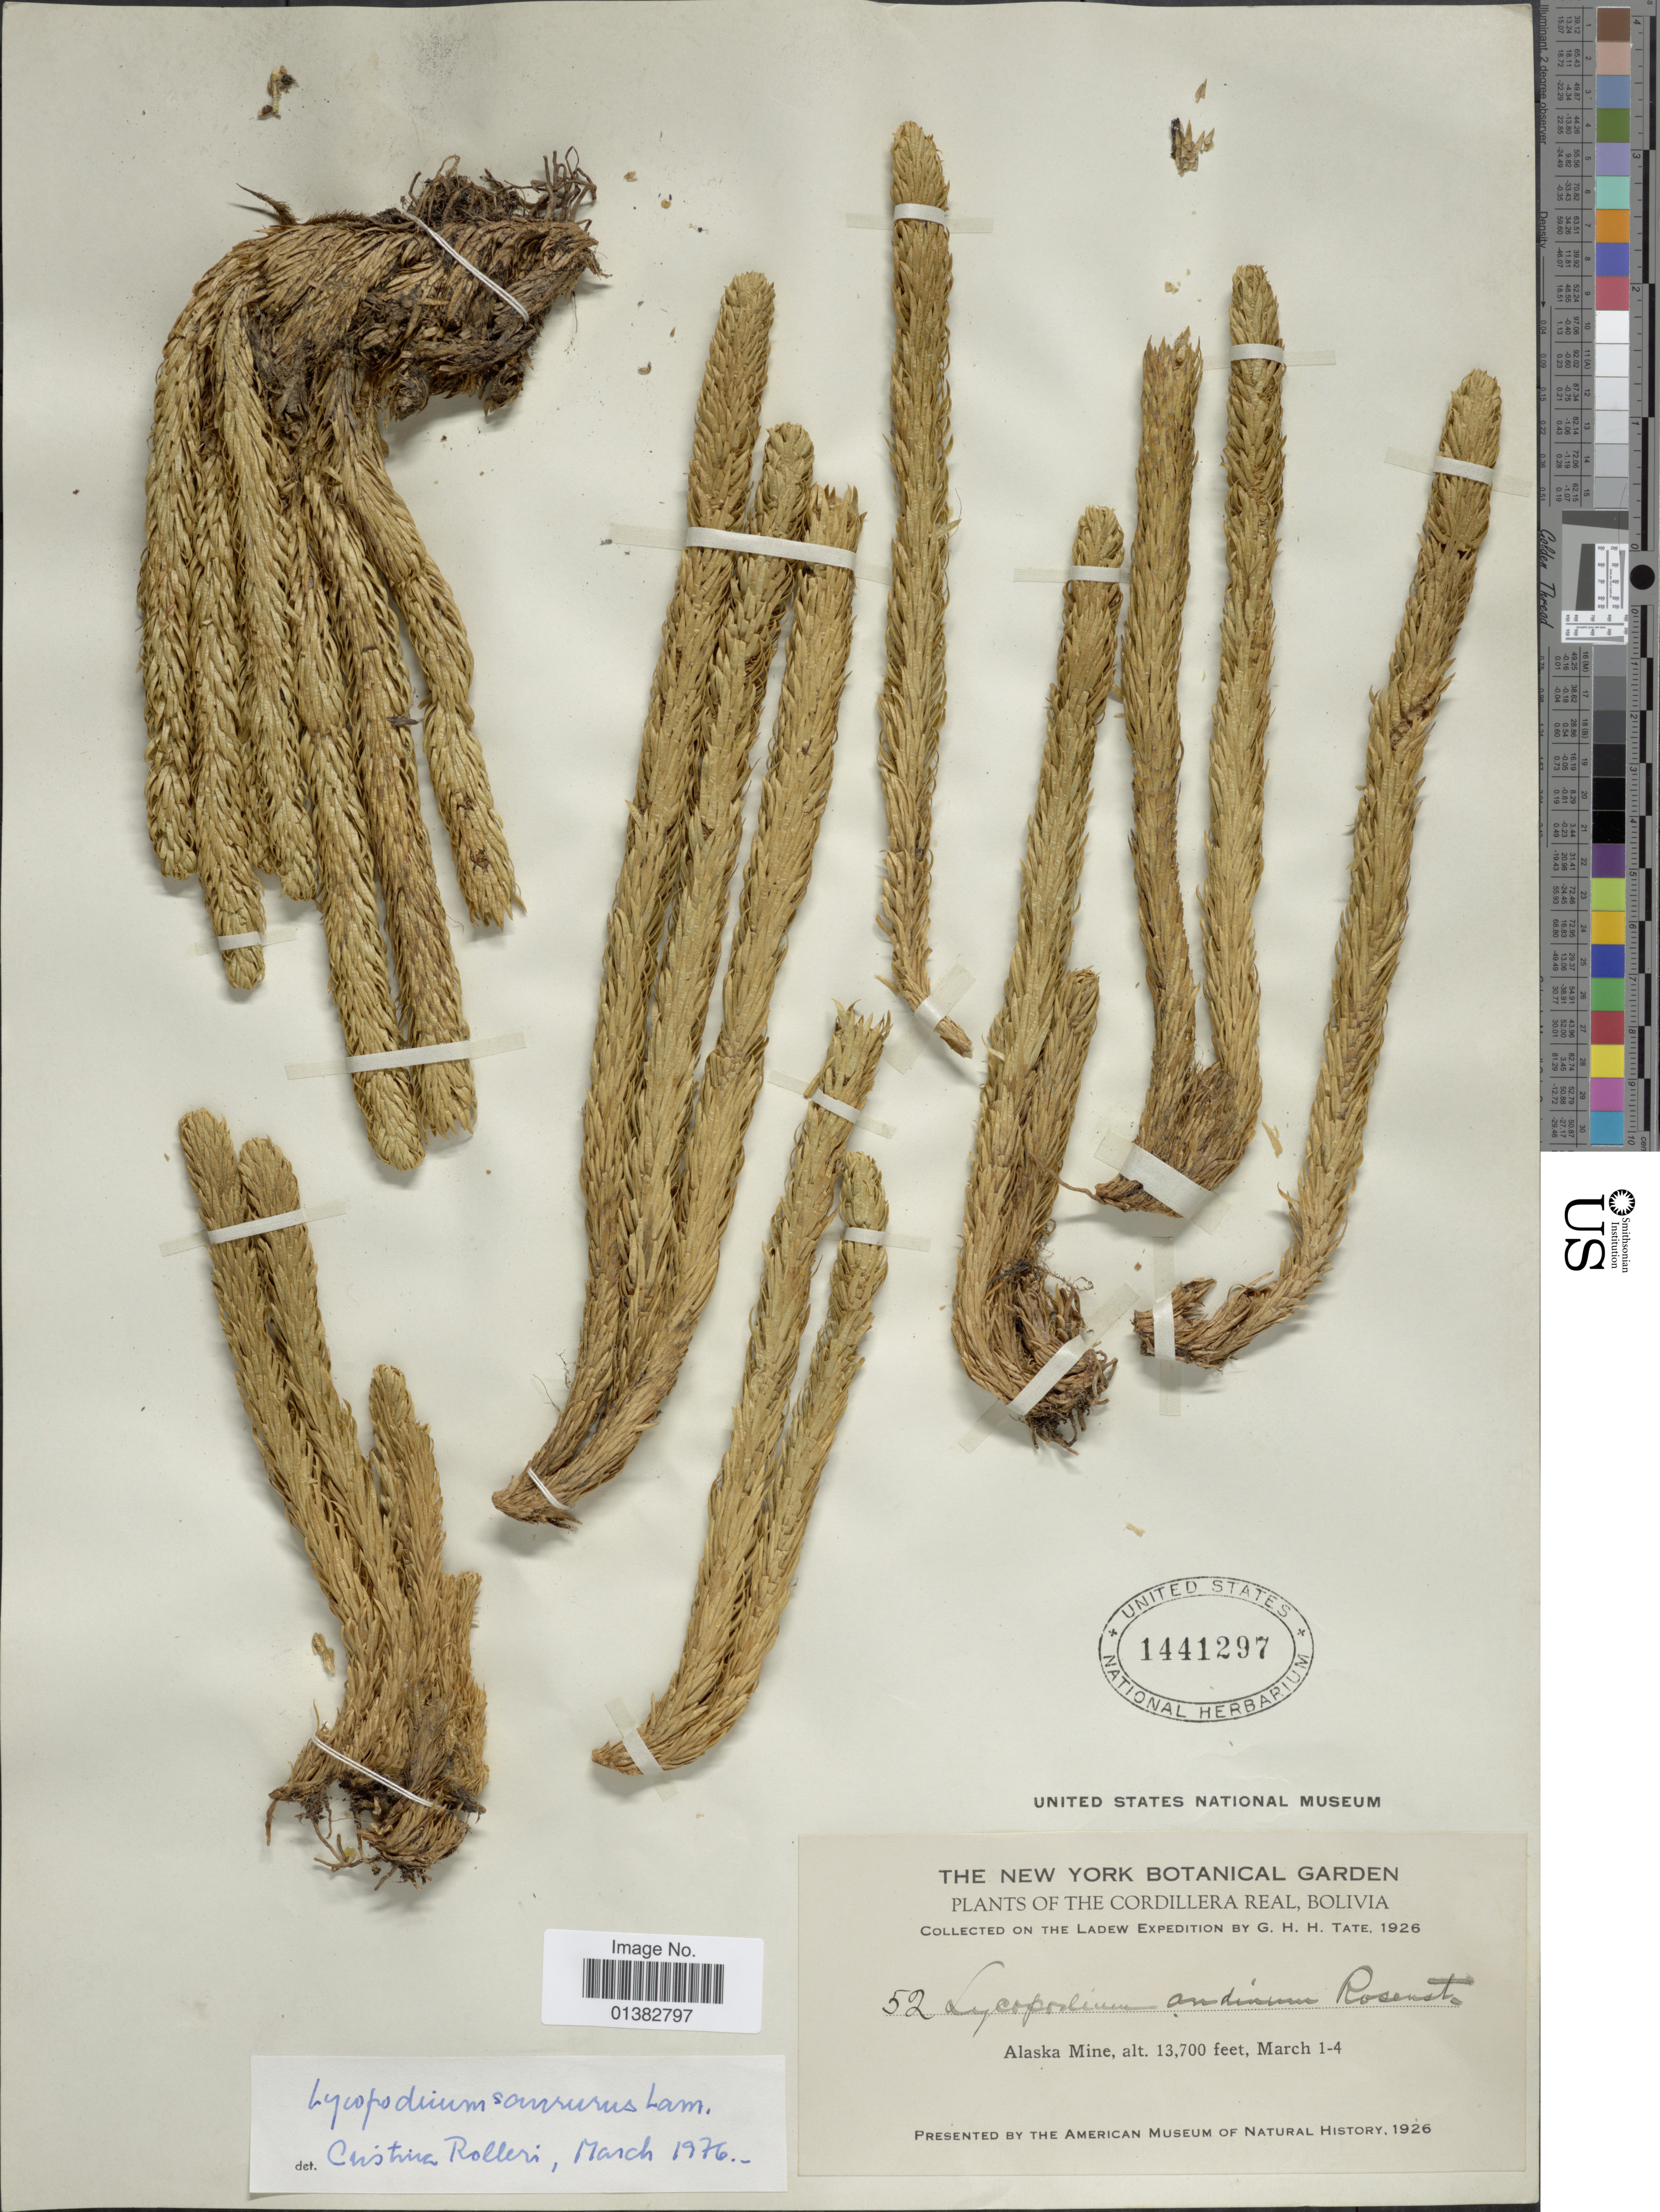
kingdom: Plantae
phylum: Tracheophyta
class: Lycopodiopsida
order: Lycopodiales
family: Lycopodiaceae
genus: Phlegmariurus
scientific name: Phlegmariurus saururus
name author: (Lam.) B. Øllg.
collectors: G. H. H.Tate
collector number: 52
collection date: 1926-03-01/1926-03-04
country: Bolivia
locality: Cordillera Real, Alaska Mine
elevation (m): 4176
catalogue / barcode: US 1441297